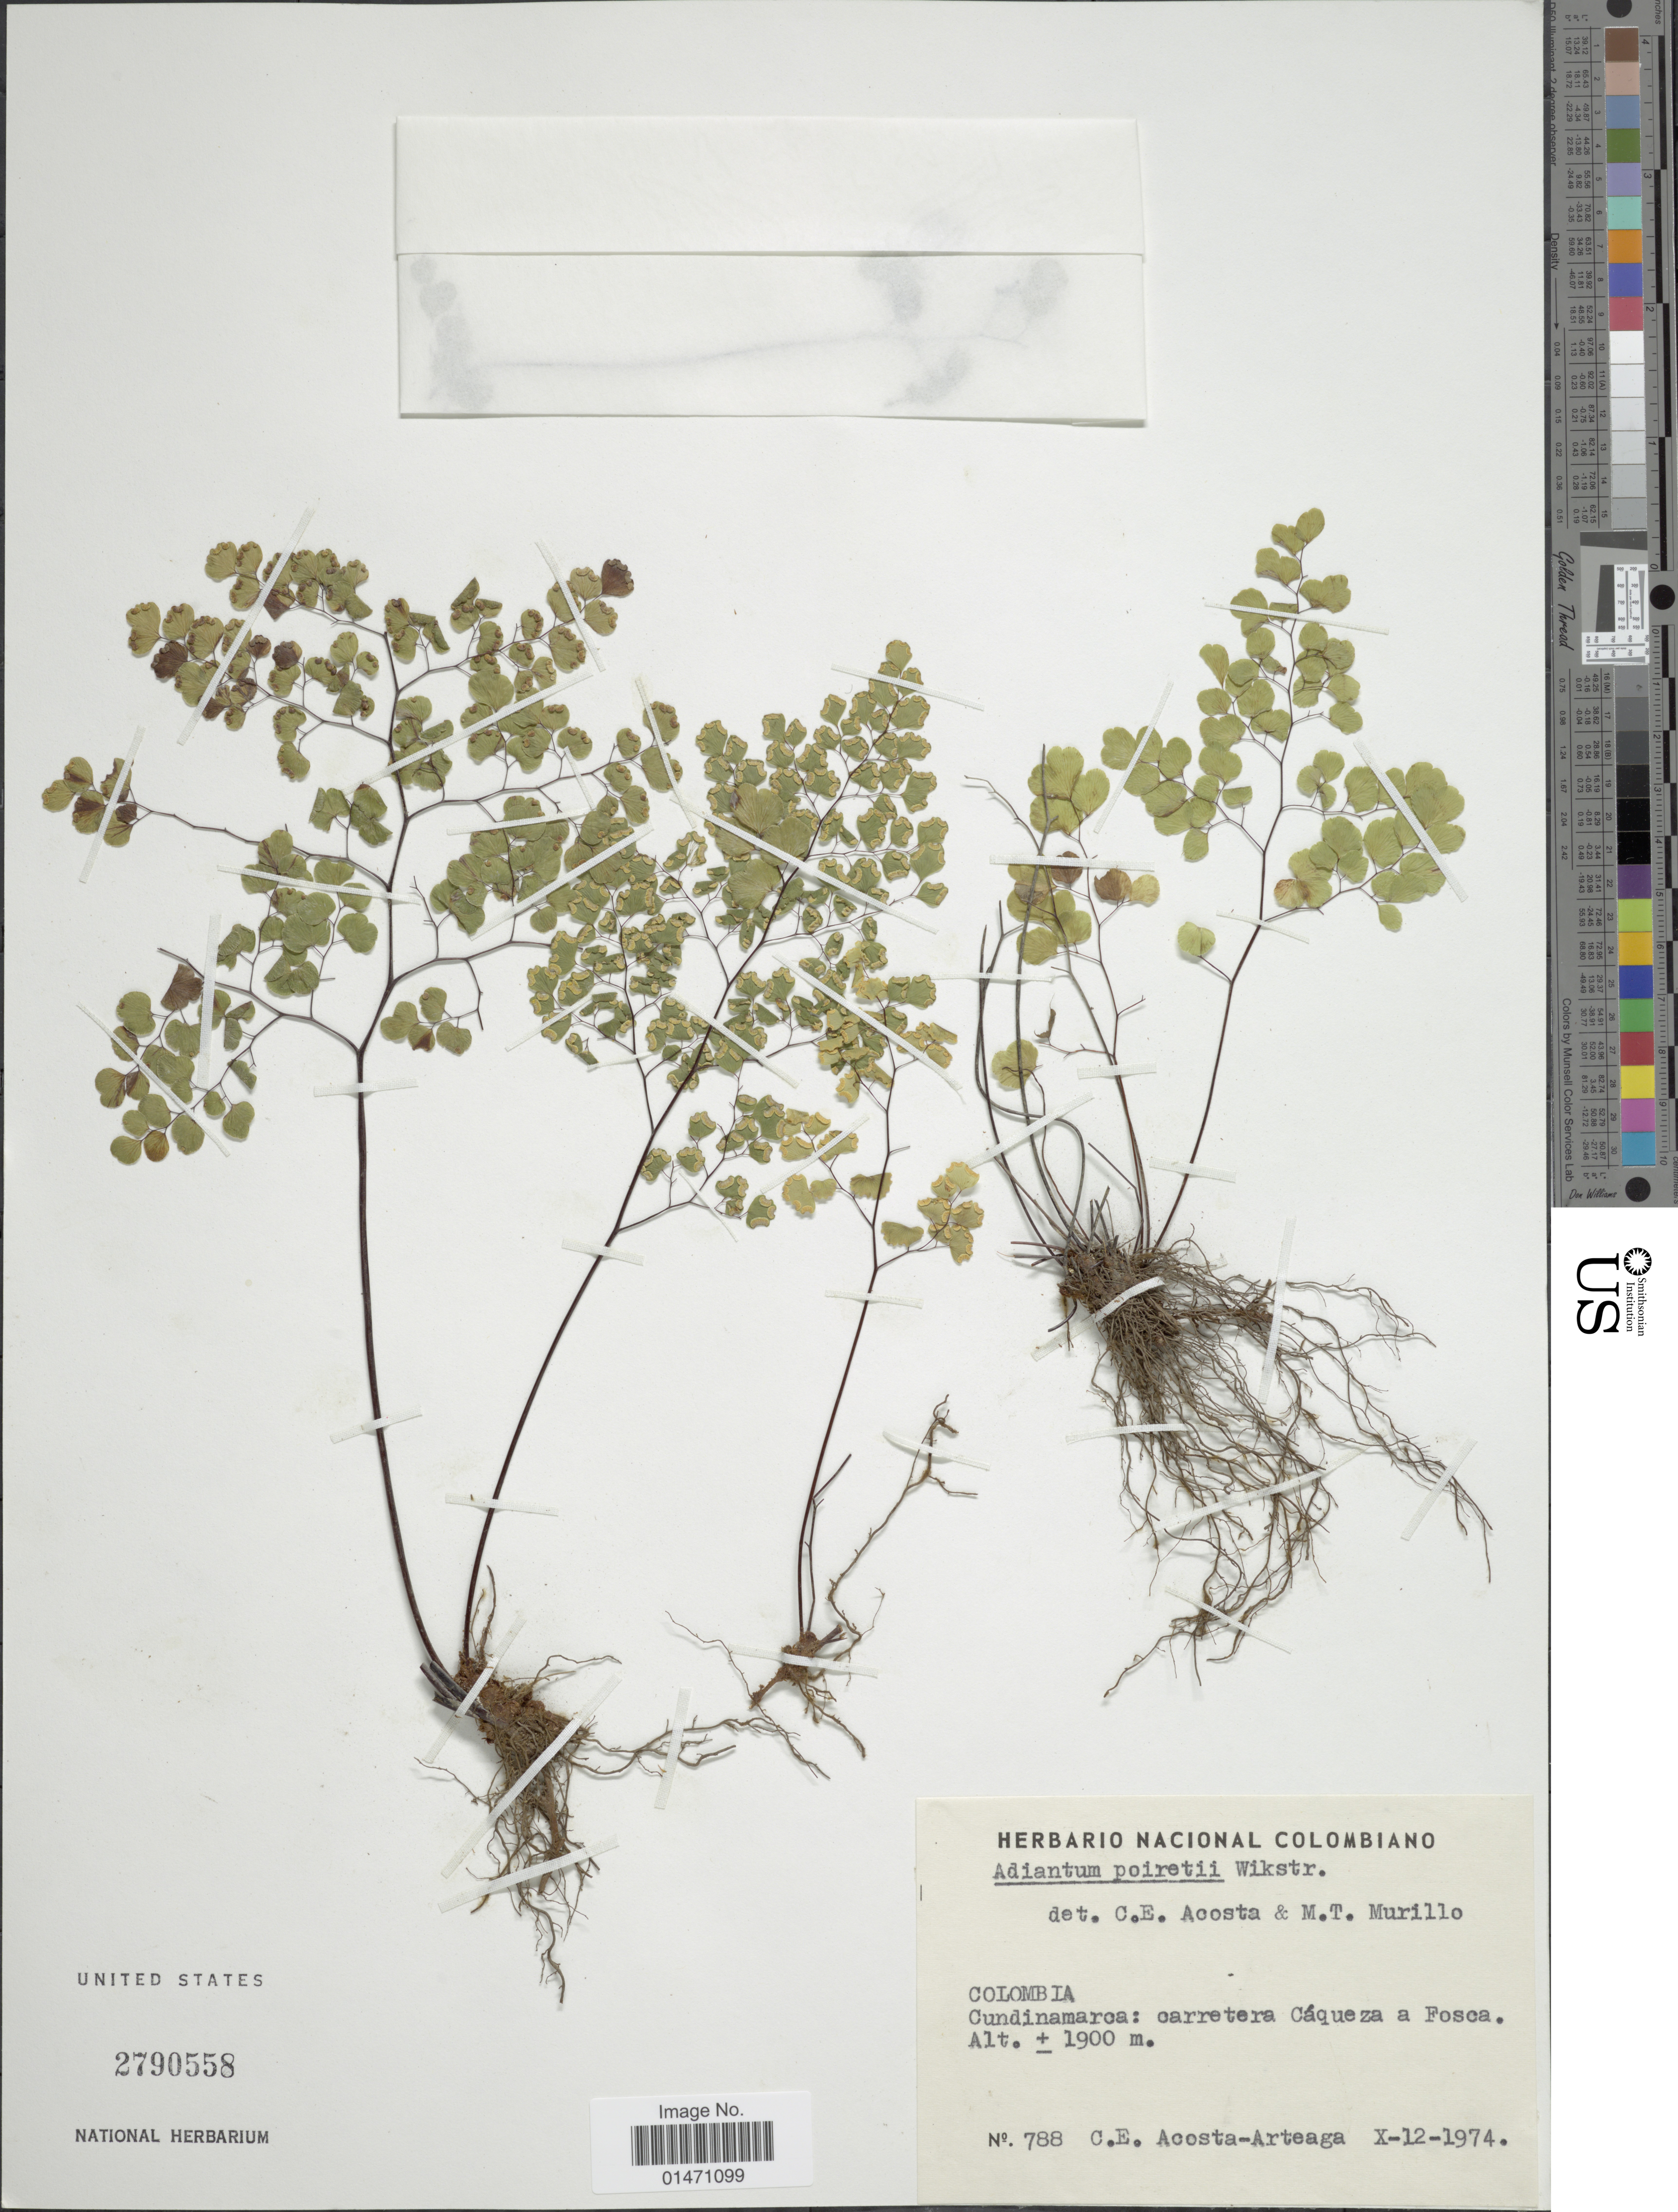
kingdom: Plantae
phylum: Tracheophyta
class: Polypodiopsida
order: Polypodiales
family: Pteridaceae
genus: Adiantum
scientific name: Adiantum poiretii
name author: Wikstr.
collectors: C. E. Acosta-Arteaga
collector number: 788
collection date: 1974-10-12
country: Colombia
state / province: Cundinamarca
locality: Colombia, Cundinamarca: carretera Cáqueza a Fosca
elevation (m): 1900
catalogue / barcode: US 2790558